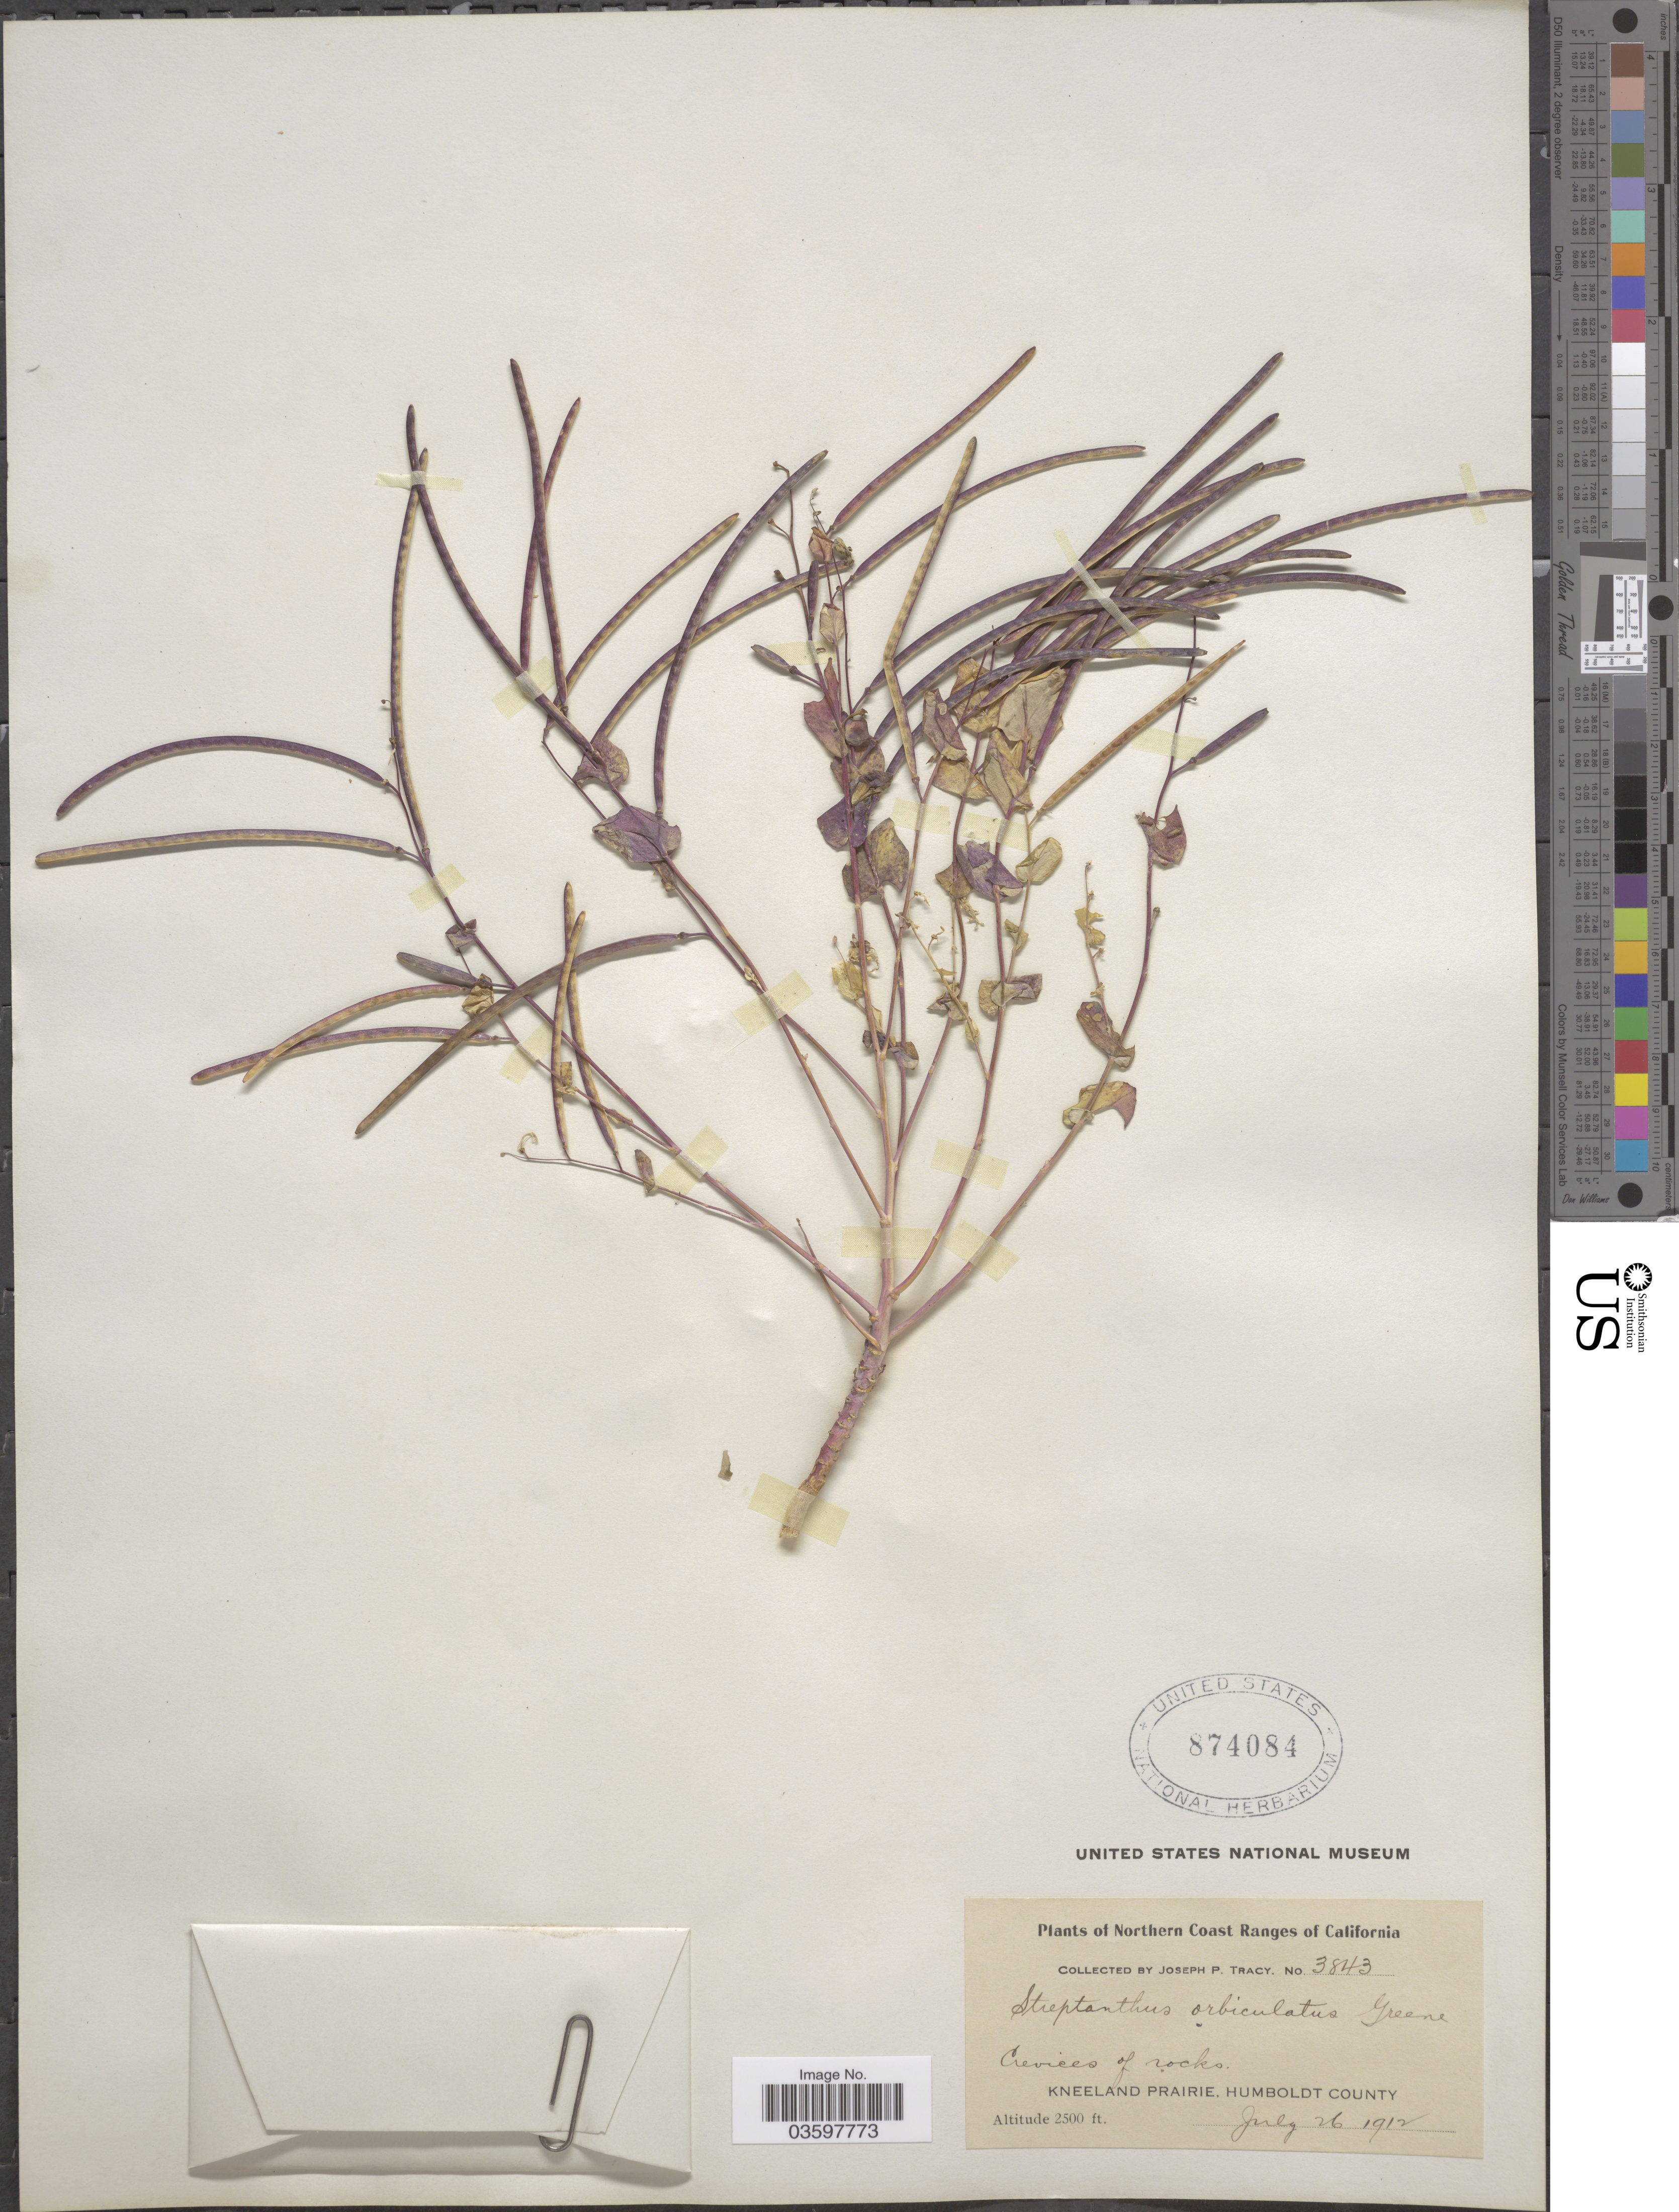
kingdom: Plantae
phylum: Tracheophyta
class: Magnoliopsida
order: Brassicales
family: Brassicaceae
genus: Streptanthus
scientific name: Streptanthus tortuosus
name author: Kellogg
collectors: J. Tracy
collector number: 3843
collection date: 1912-07-26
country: United States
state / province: California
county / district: Humboldt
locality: Northern Coast Ranges of California. Kneeland Prairie, Humboldt County.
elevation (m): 762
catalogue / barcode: US 874084